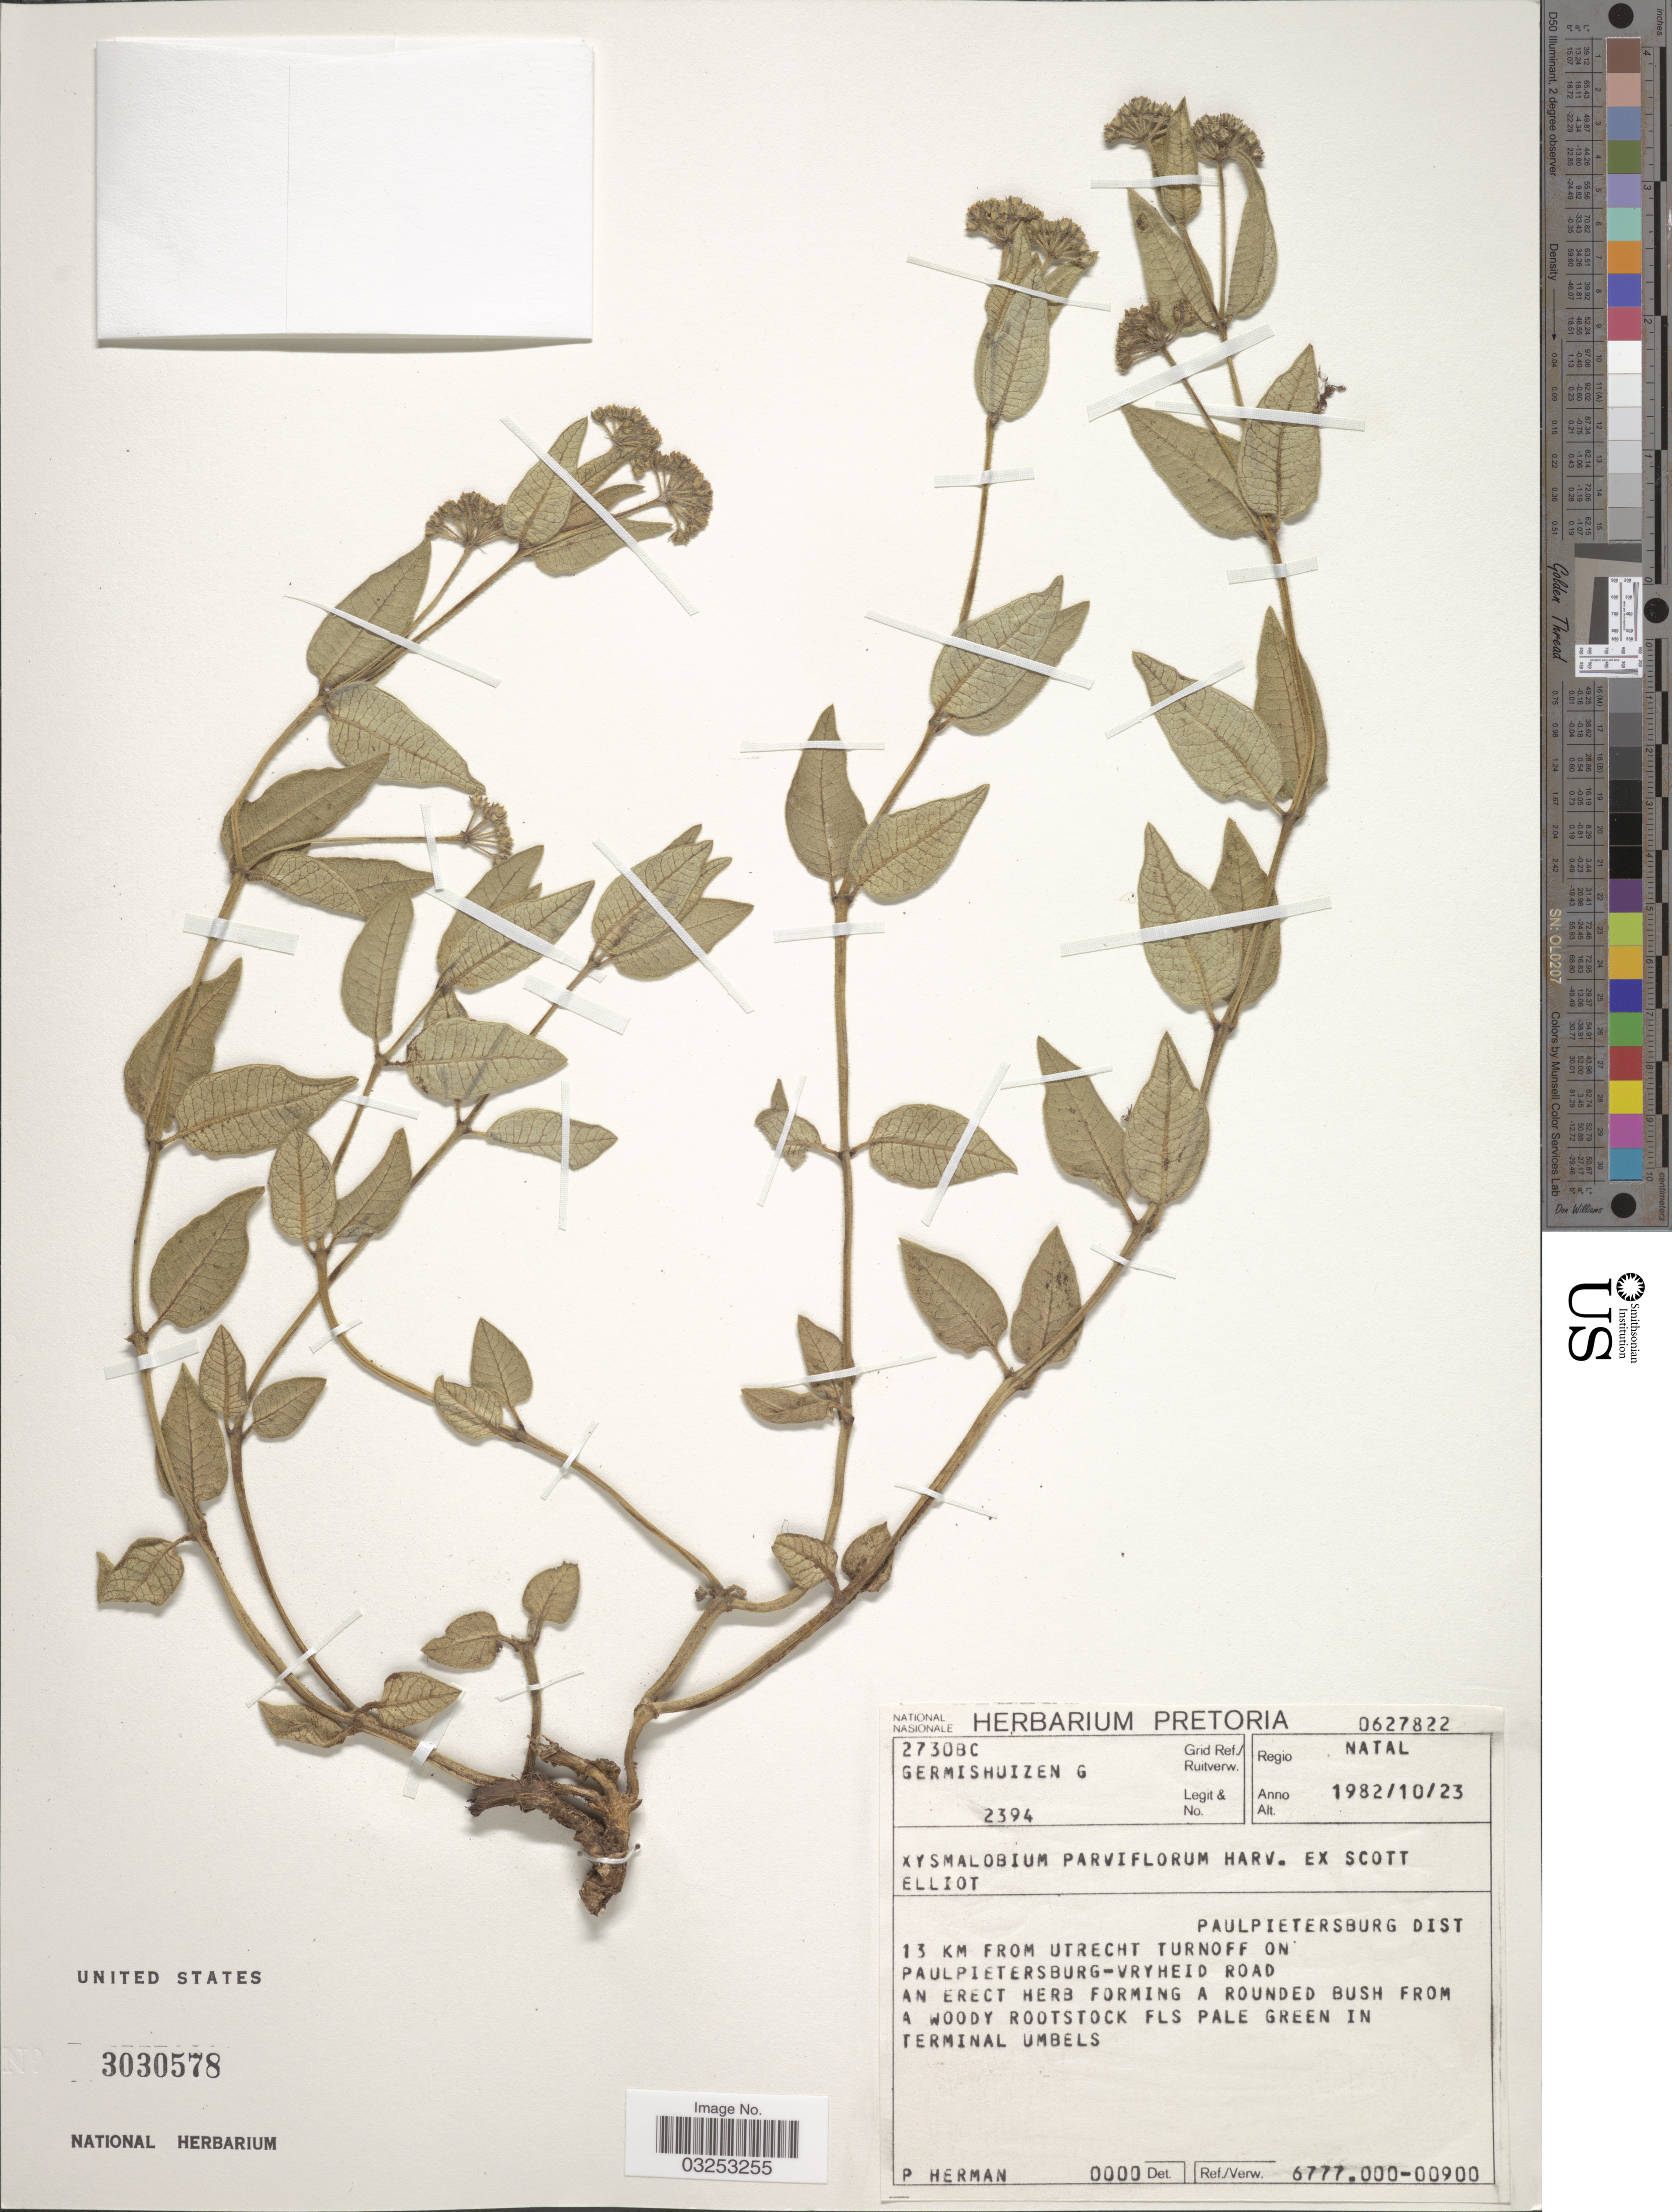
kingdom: Plantae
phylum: Tracheophyta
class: Magnoliopsida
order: Gentianales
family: Apocynaceae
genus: Xysmalobium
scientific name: Xysmalobium undulatum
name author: (L.) W.T. Aiton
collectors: G. Germishuizen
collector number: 2394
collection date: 1982-10-23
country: South Africa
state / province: KwaZulu-Natal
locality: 2730BC Grid Ref./Ruitverw. Regio Natal. Paulpietersburg Dist. 13 km from Utrecht turnoff on Paulpietersburg-Vryheid road.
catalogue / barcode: US 3030578